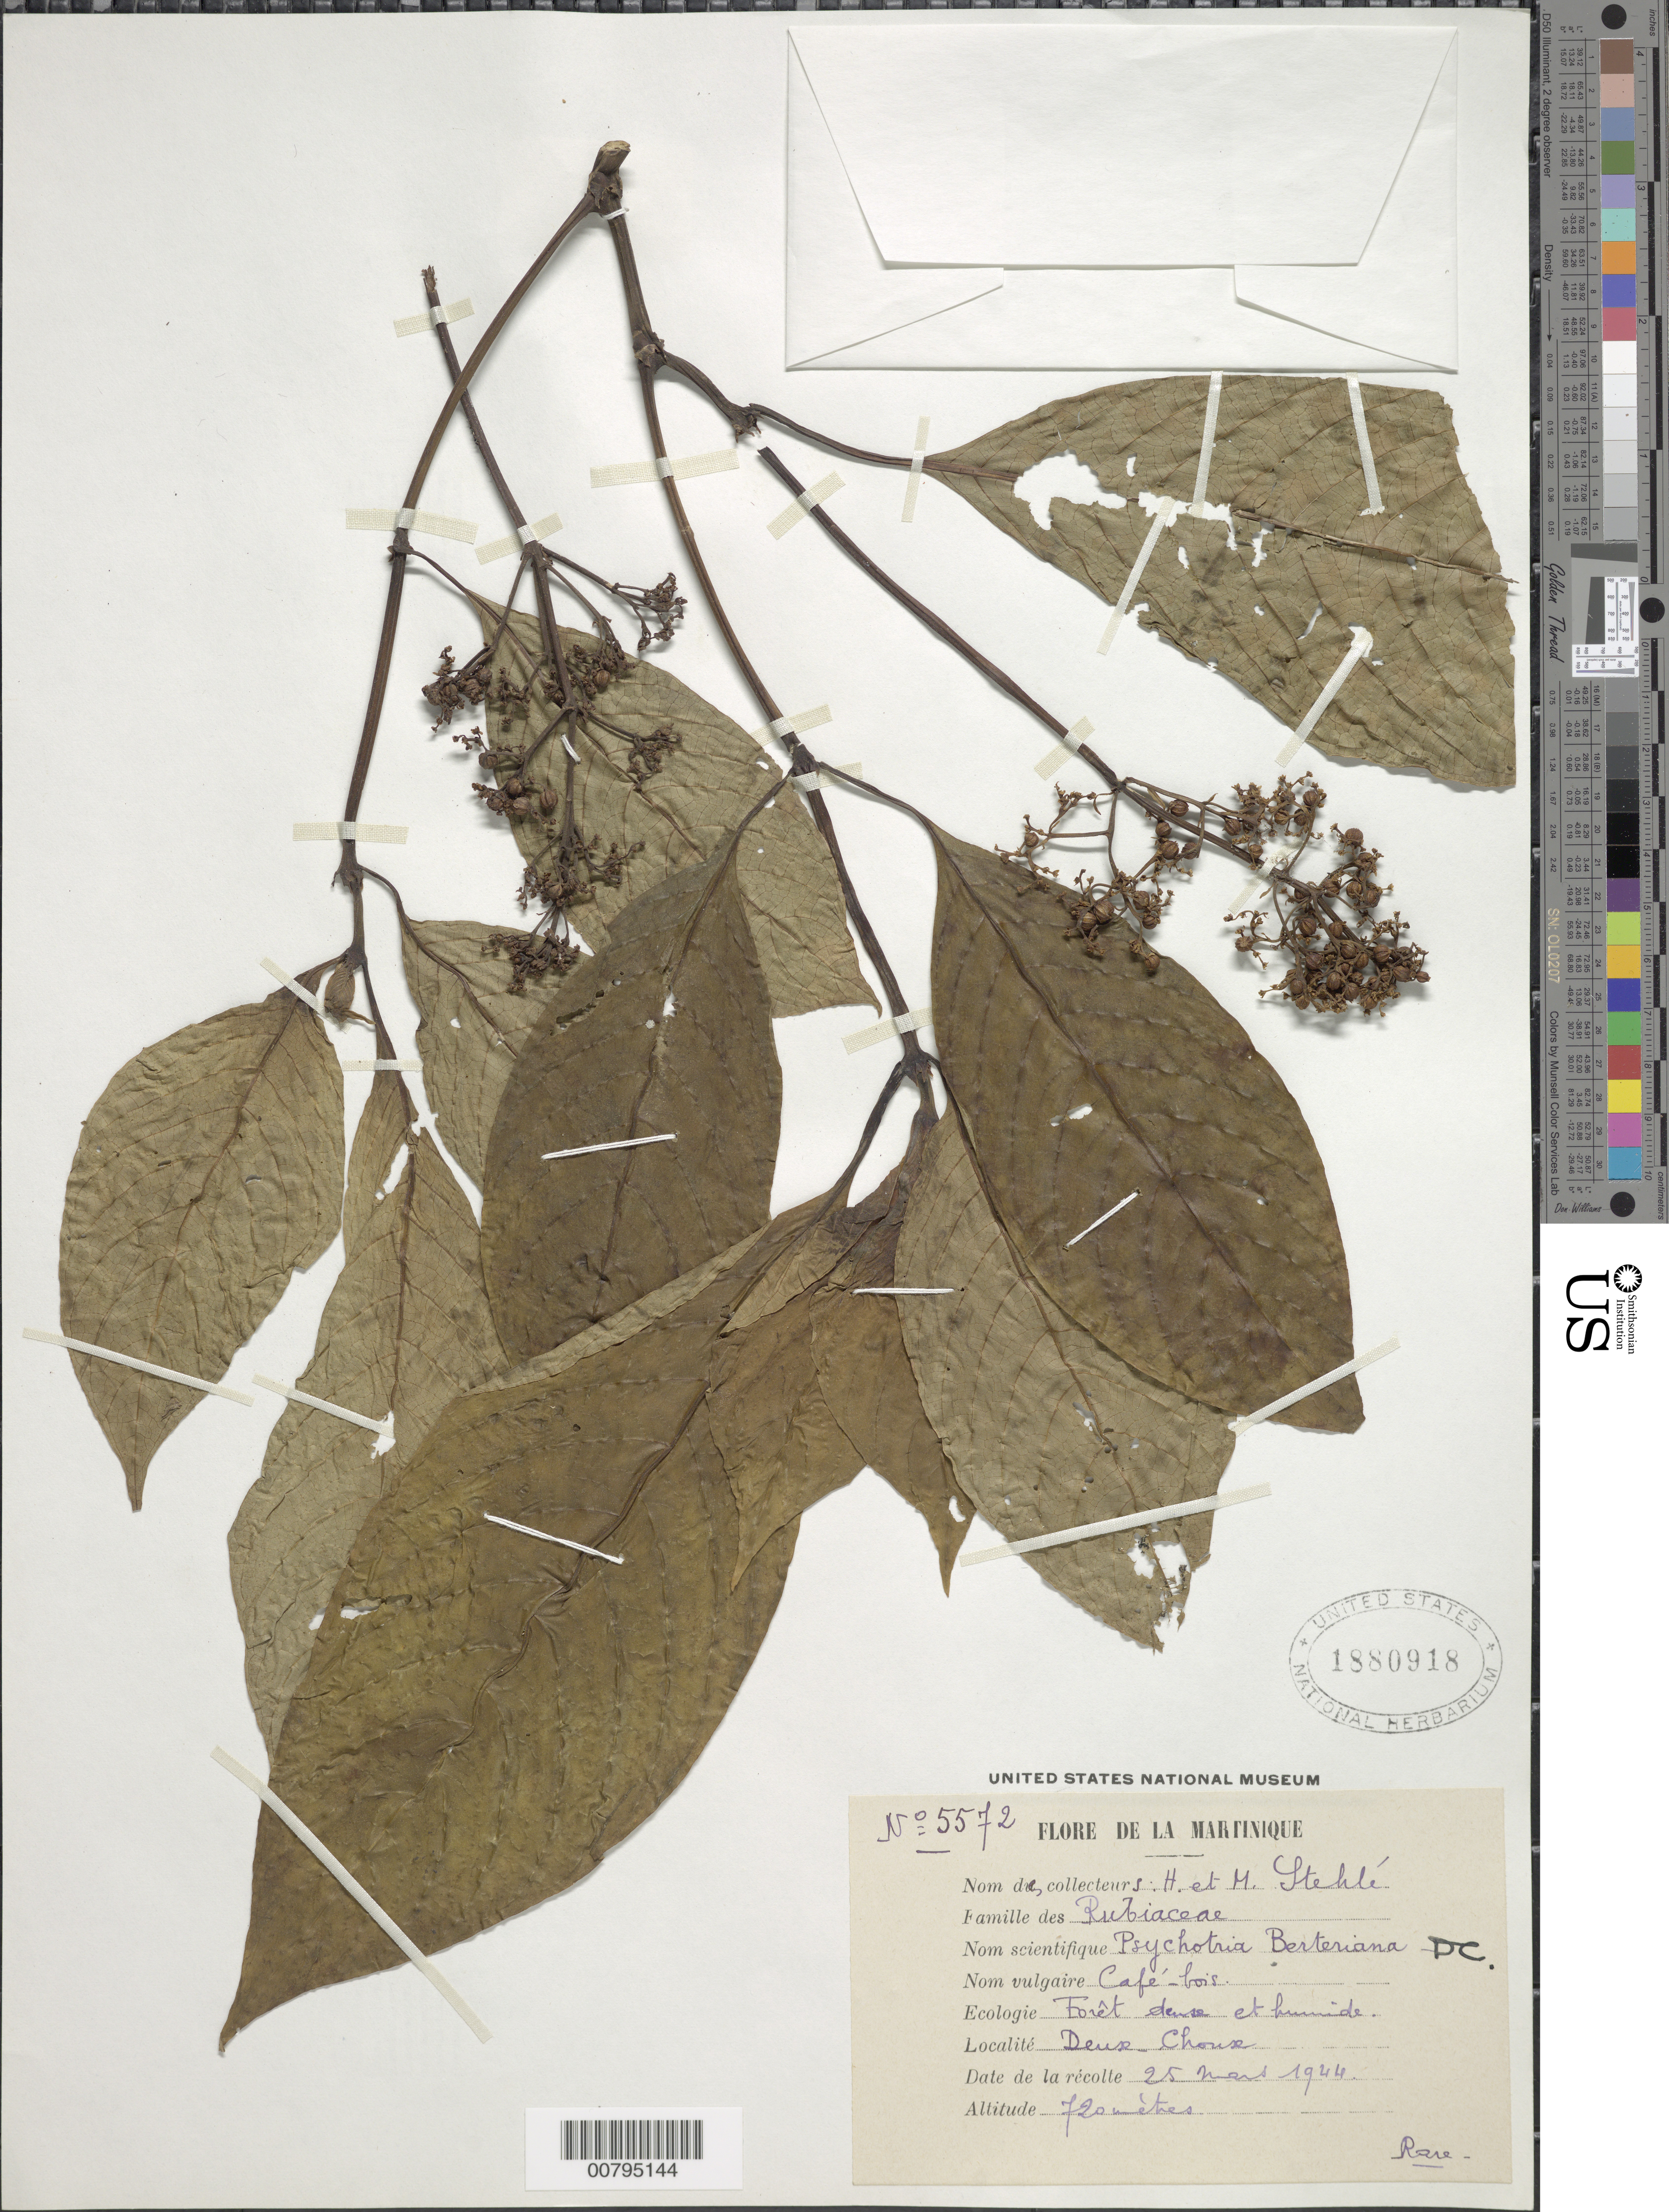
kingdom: Plantae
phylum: Tracheophyta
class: Magnoliopsida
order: Gentianales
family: Rubiaceae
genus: Psychotria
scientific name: Psychotria berteroana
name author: DC.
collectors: H. Stehlé & M. Stehlé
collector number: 5572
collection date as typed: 25 Mar 1944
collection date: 1944-03-25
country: Martinique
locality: Dense Chouse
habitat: Foret dense et humide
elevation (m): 720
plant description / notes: Common name: Café-bois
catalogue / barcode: US 1880918